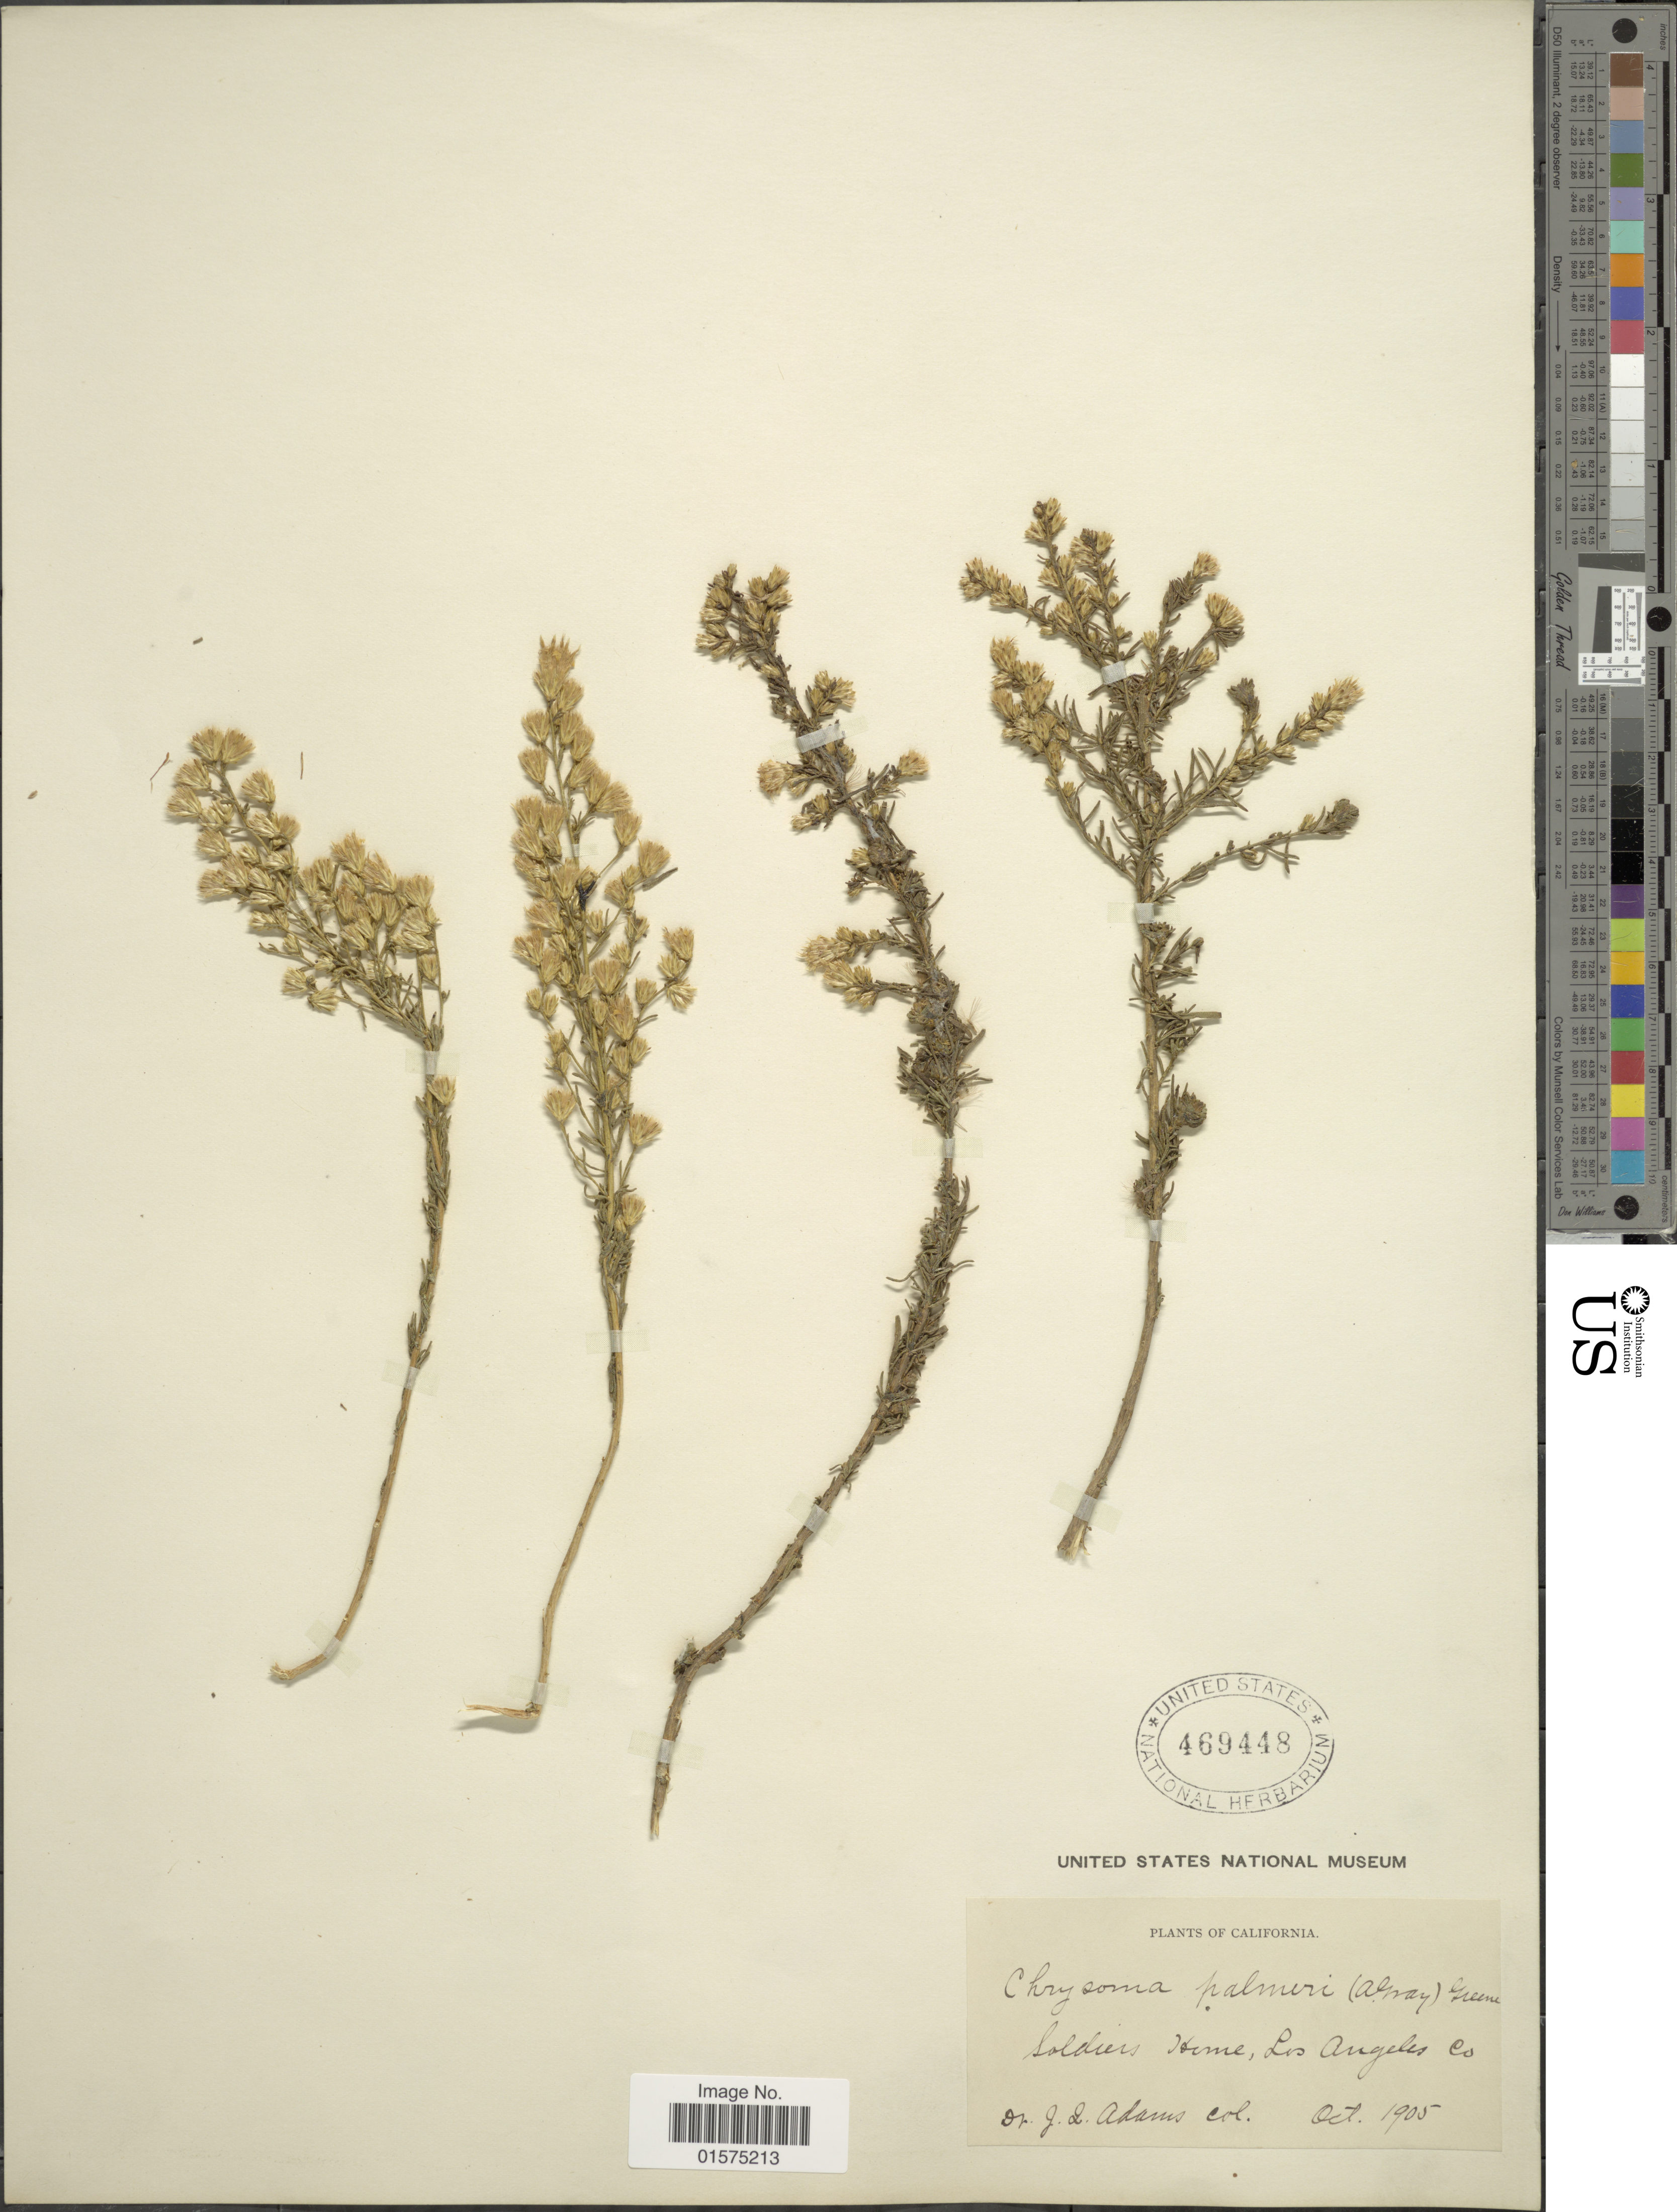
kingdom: Plantae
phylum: Tracheophyta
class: Magnoliopsida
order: Asterales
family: Asteraceae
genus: Ericameria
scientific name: Ericameria palmeri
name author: (A. Gray) H.M. Hall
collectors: J. Adams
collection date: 1905-10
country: United States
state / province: California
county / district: Los Angeles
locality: Soldiers Home, Los Angeles Co.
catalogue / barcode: US 469448